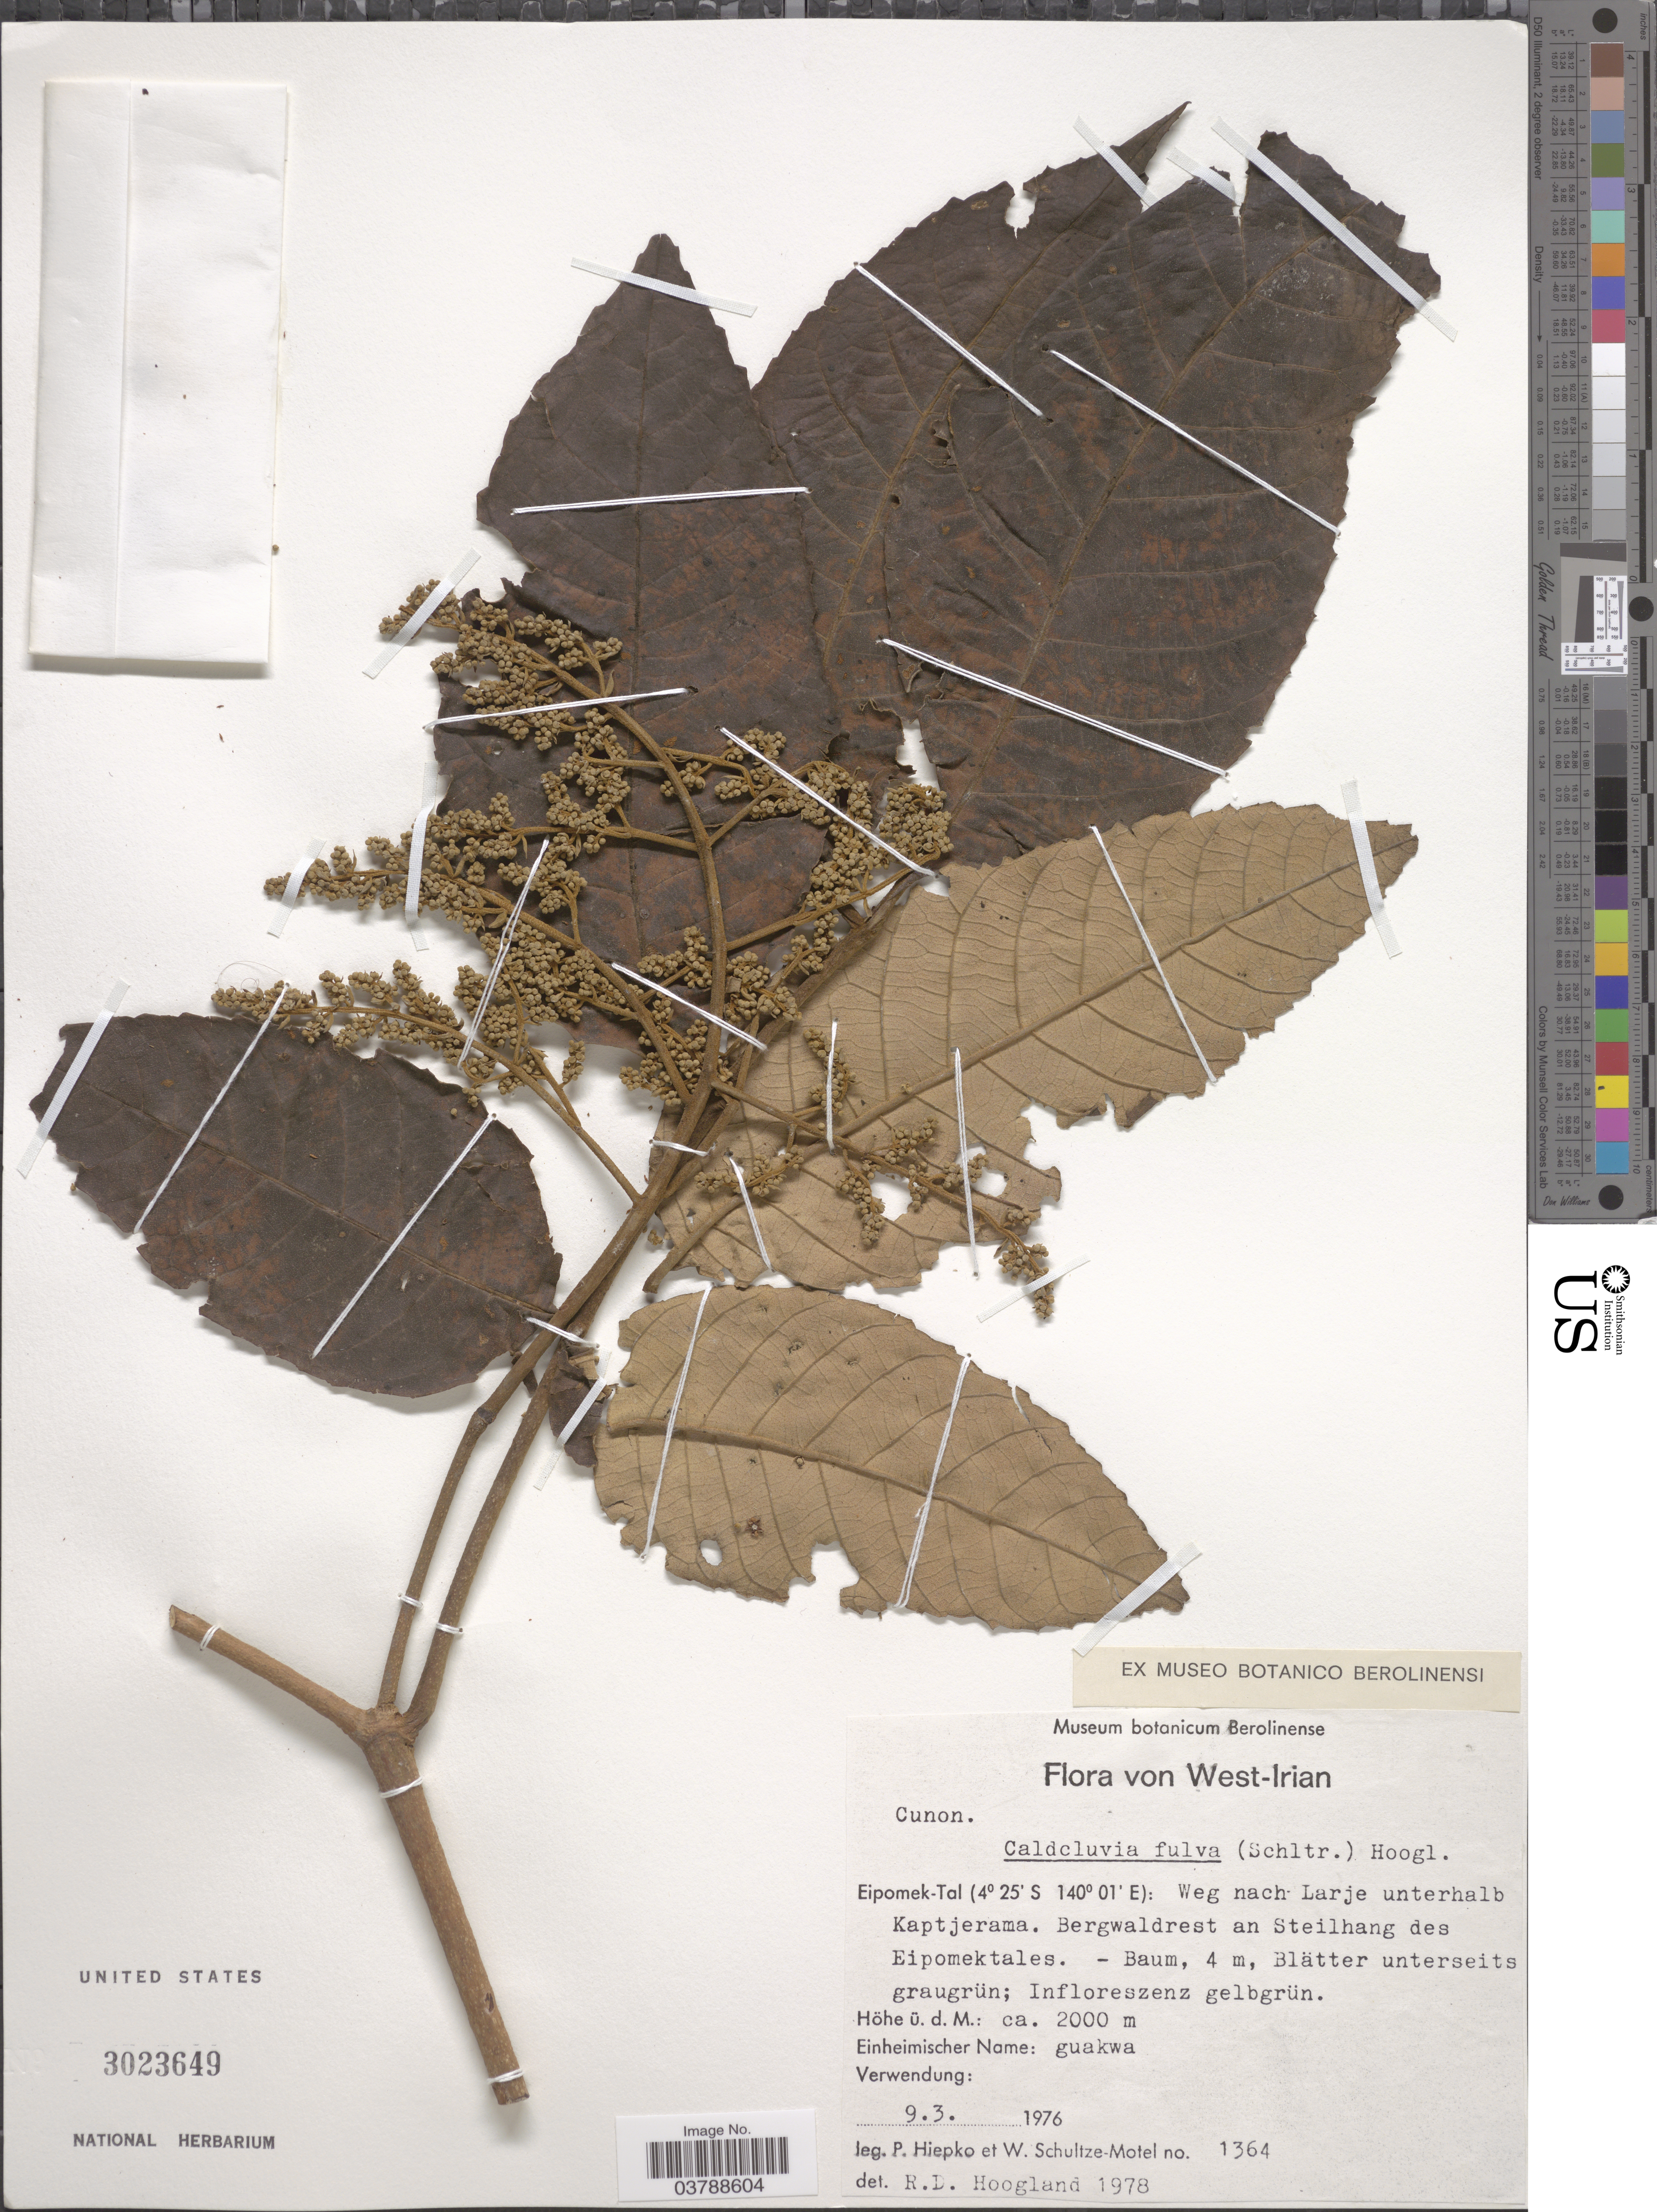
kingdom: Plantae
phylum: Tracheophyta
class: Magnoliopsida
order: Oxalidales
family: Cunoniaceae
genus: Caldcluvia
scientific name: Caldcluvia fulva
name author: (Schltr.) Hoogland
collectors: P. H. Hiepko & W. Schultze-Motel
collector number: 1364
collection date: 1976-03-09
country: Indonesia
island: New Guinea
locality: West-Irian. Eipomek-Tal: Weg nach Larje unterhalb Kaptjerama. Bergwaldrest an Steilhang des Eipomektales.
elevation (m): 2000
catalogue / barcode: US 3023649